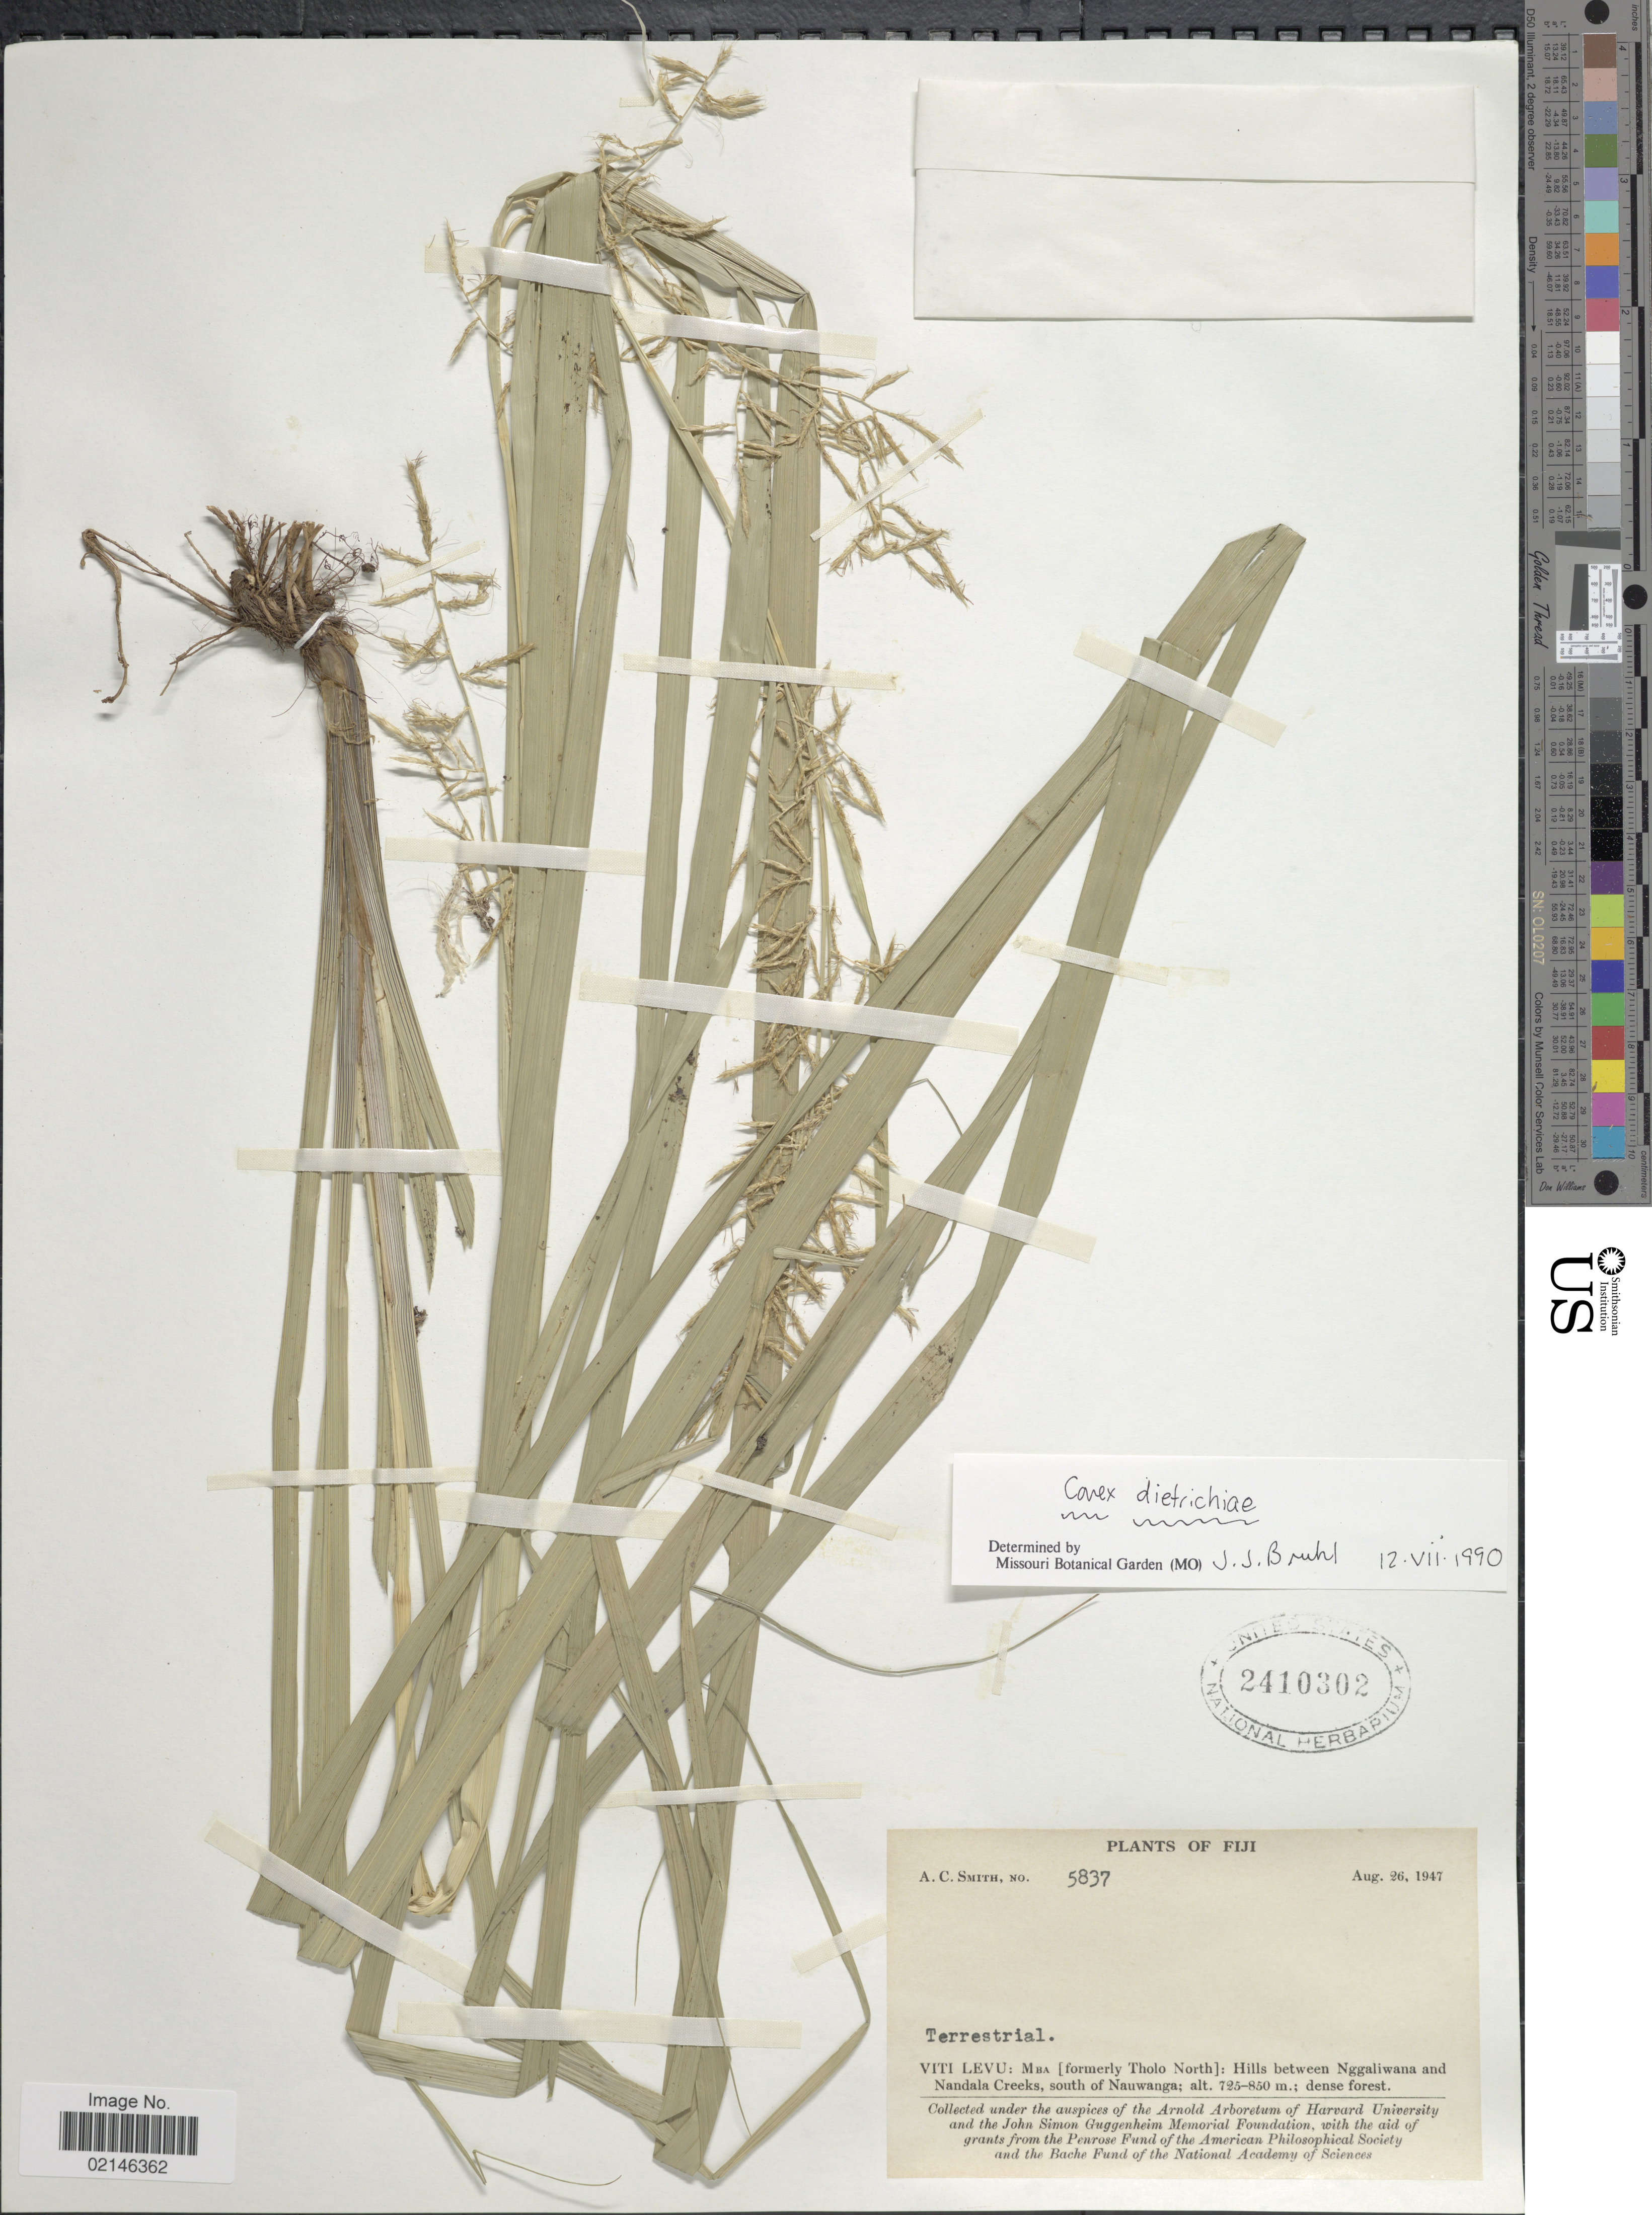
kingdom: Plantae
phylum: Tracheophyta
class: Liliopsida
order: Poales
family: Cyperaceae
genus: Carex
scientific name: Carex indica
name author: L.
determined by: Kern, J. H.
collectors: A. C. Smith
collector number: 5837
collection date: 1947-08-26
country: Fiji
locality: Viti Levu: Mba [formerly Tholo North]: Hills between Nggaliwana and Nandala Creeks, south of Nauwanga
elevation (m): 725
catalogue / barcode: US 2410302